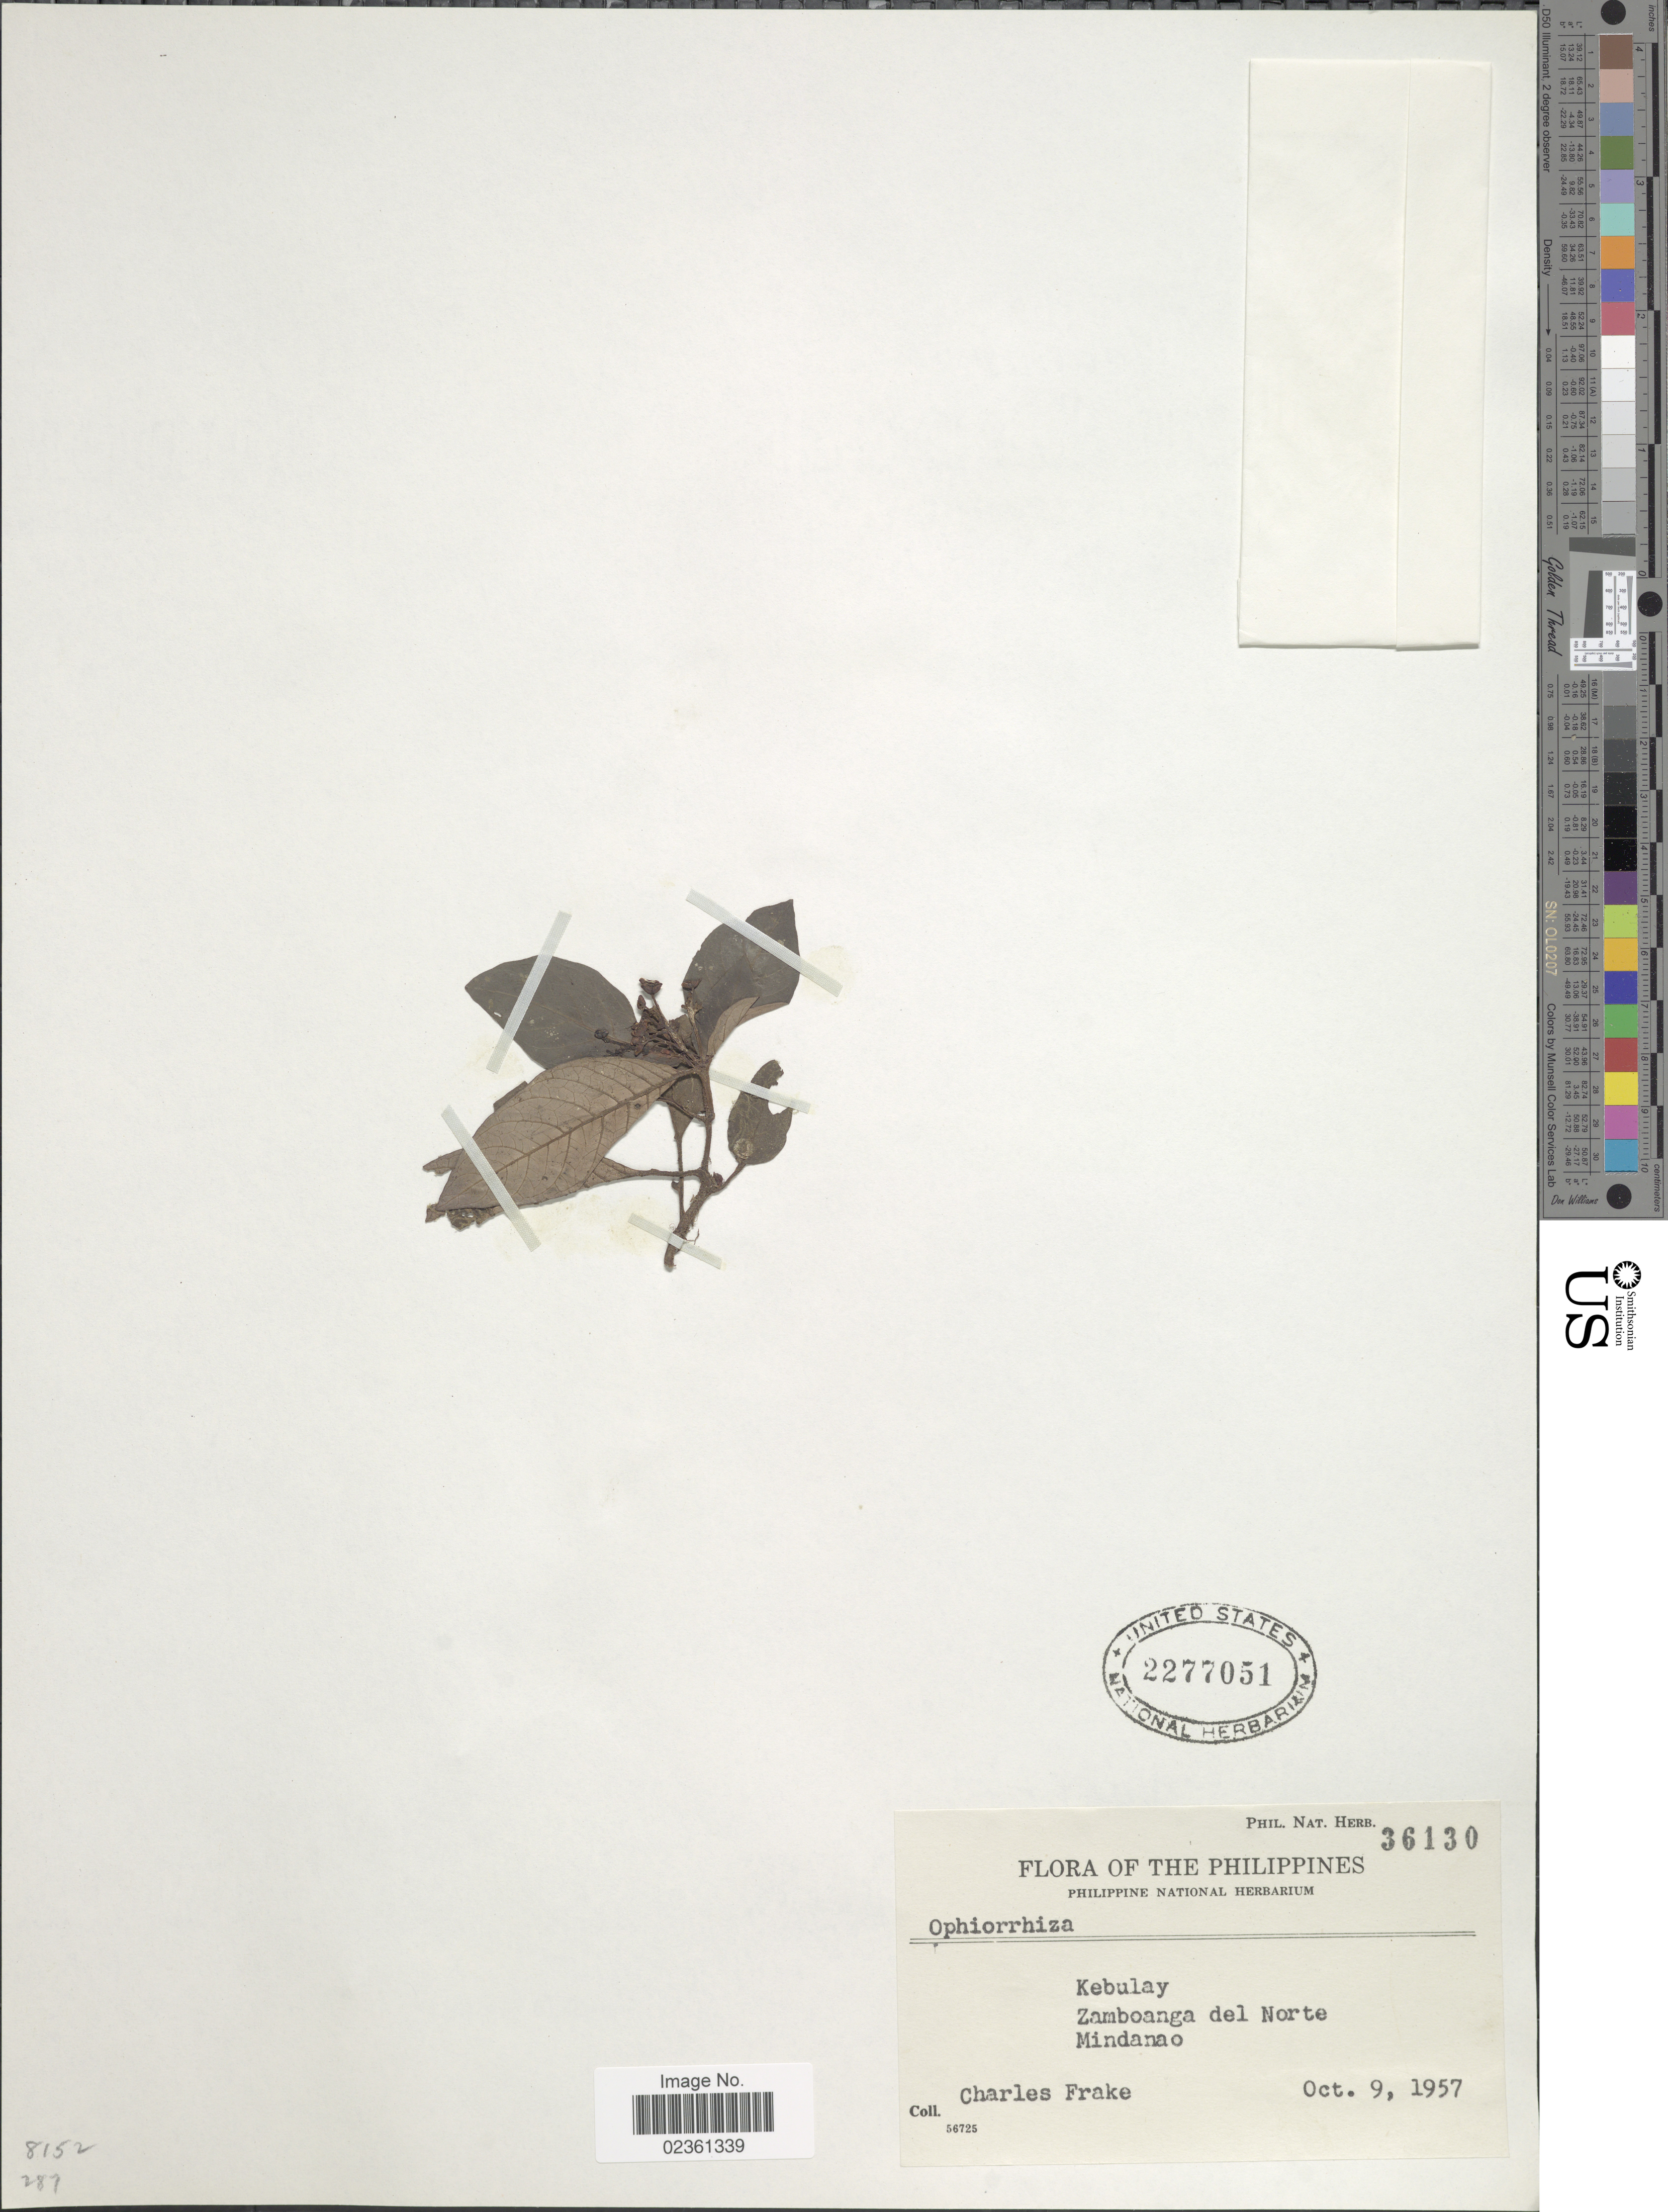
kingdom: Plantae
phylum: Tracheophyta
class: Magnoliopsida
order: Gentianales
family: Rubiaceae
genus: Ophiorrhiza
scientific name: Ophiorrhiza sp.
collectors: C. O. Frake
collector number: Phil. Nat. Herb. 36130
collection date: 1957-10-09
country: Philippines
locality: Kebulay, Zamboanga del Norte, Mindanao.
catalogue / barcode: US 2277051